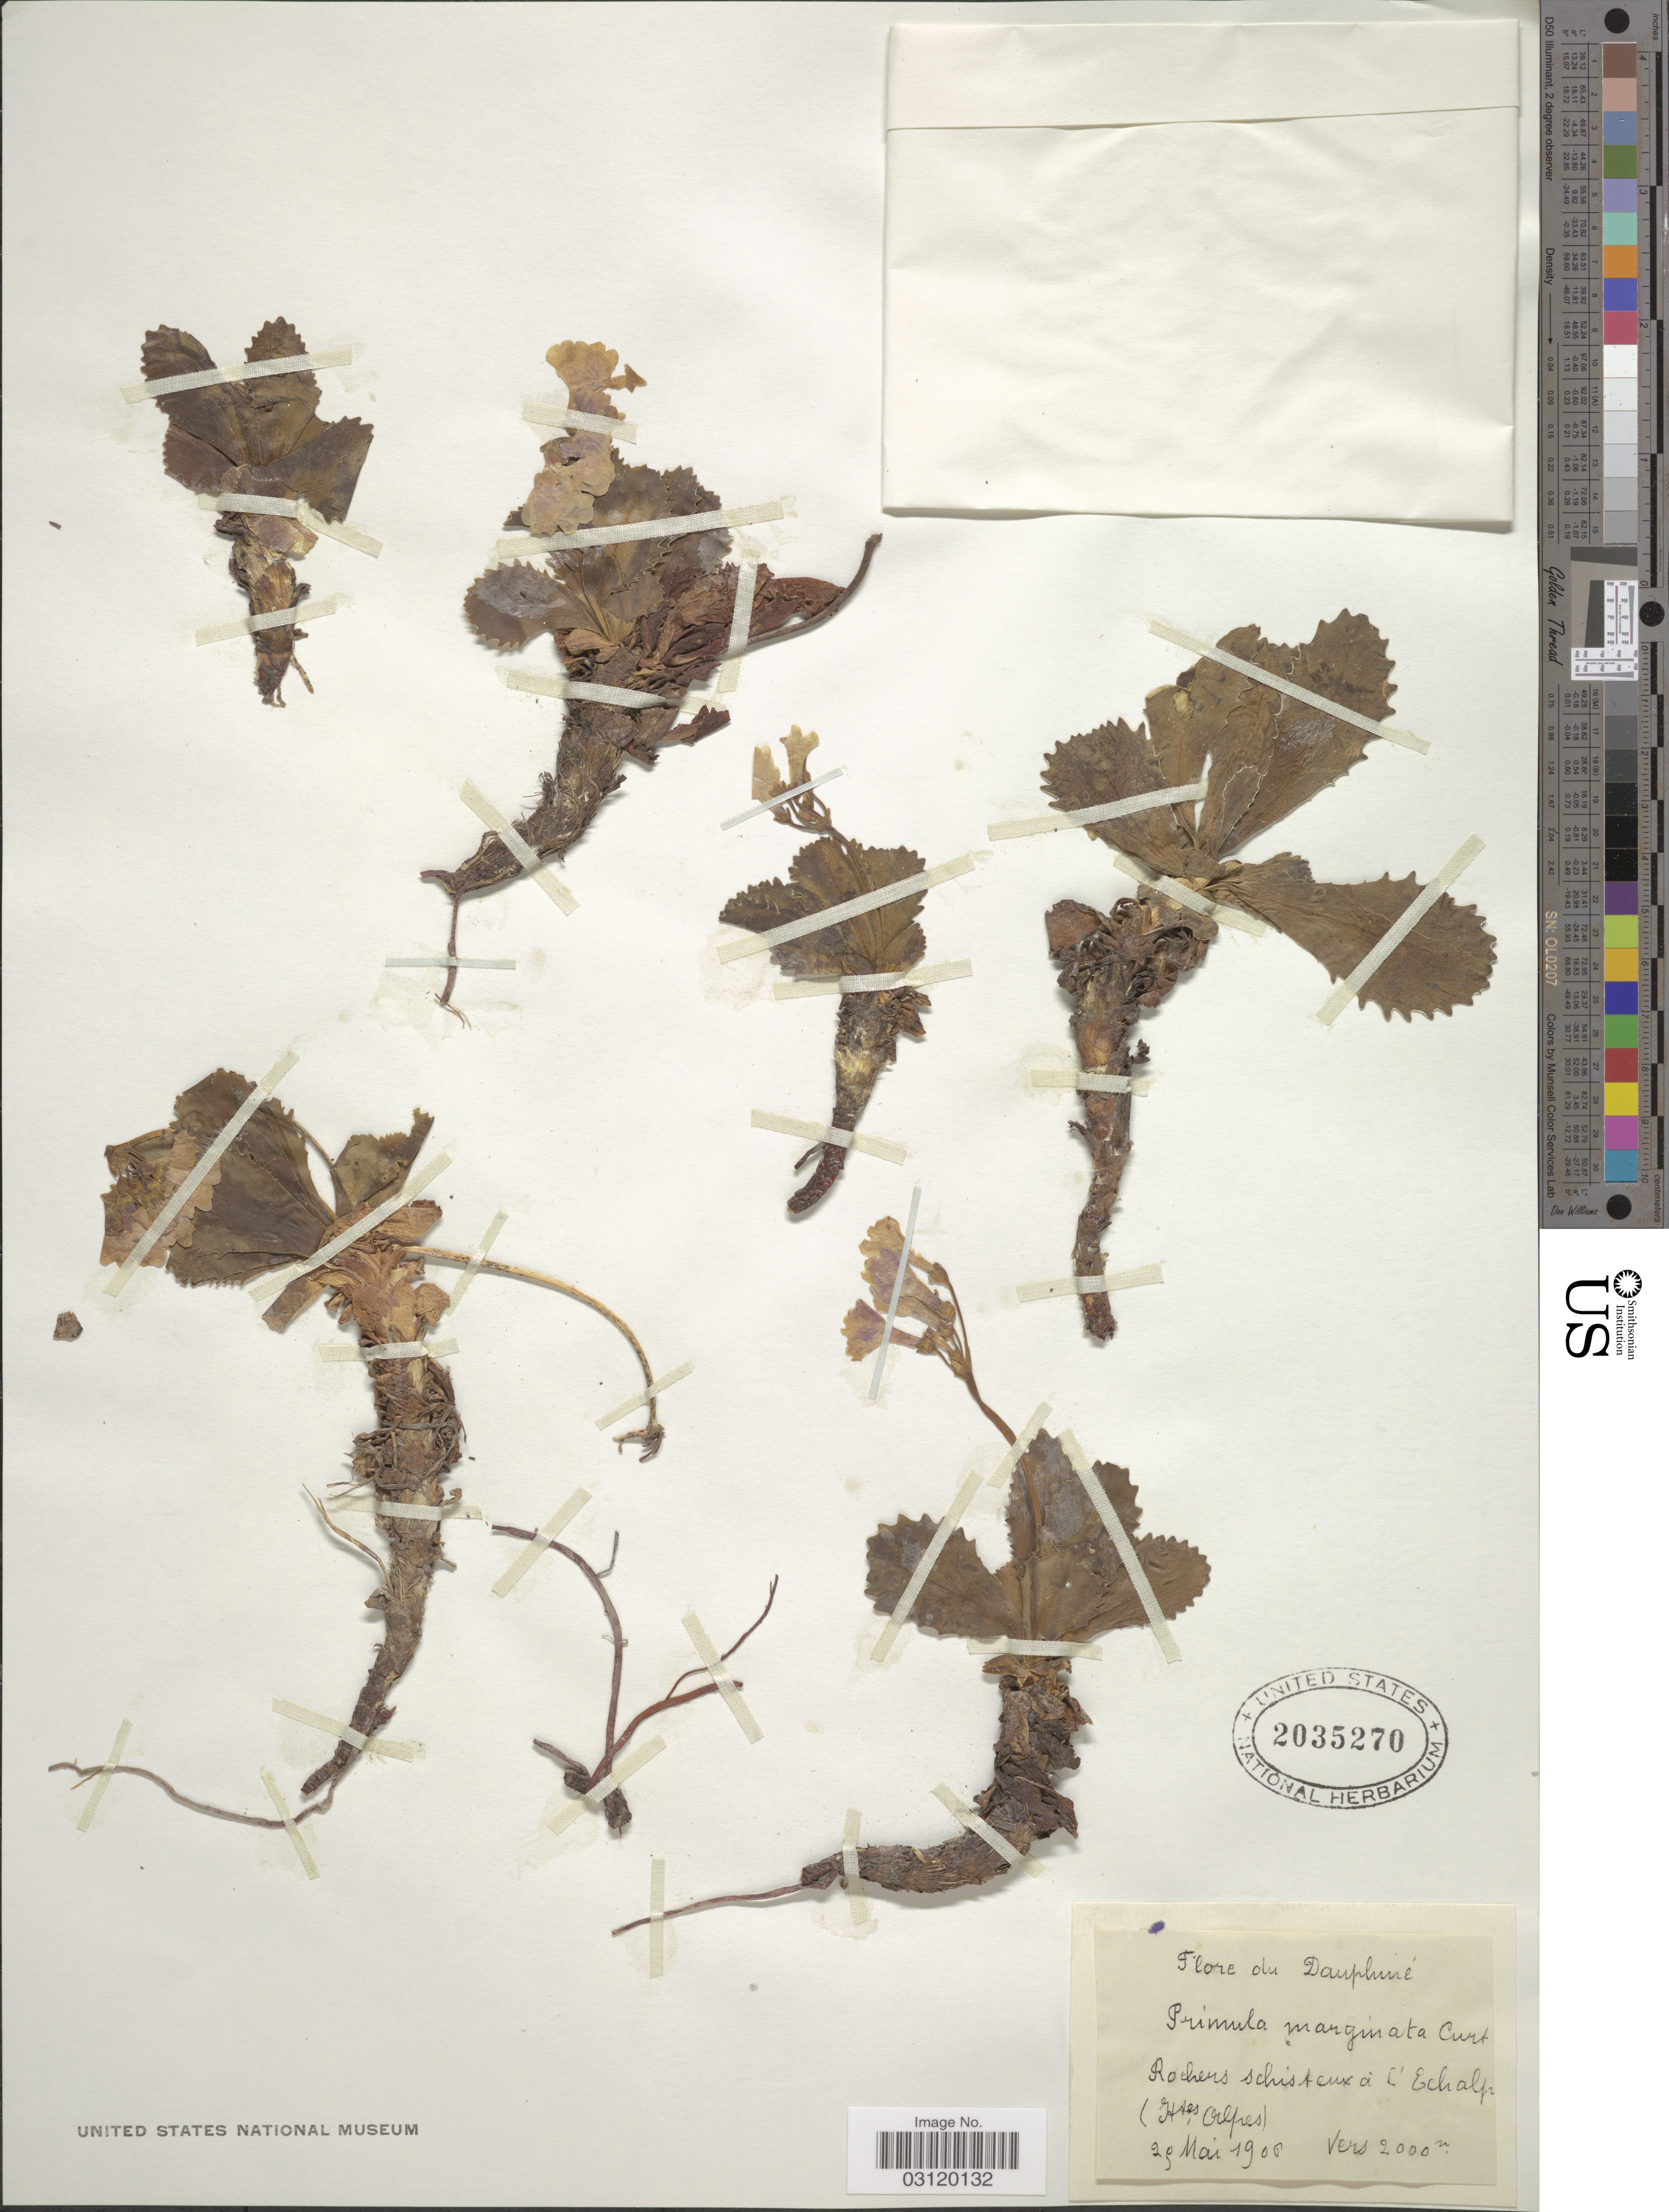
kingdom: Plantae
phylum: Tracheophyta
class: Magnoliopsida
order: Ericales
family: Primulaceae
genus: Primula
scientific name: Primula marginata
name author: Curtis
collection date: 1906-05-25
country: France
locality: Dauphiné. Rochers schisteux a l'Echalp (Htes. Alpes).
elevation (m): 2000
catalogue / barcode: US 2035270